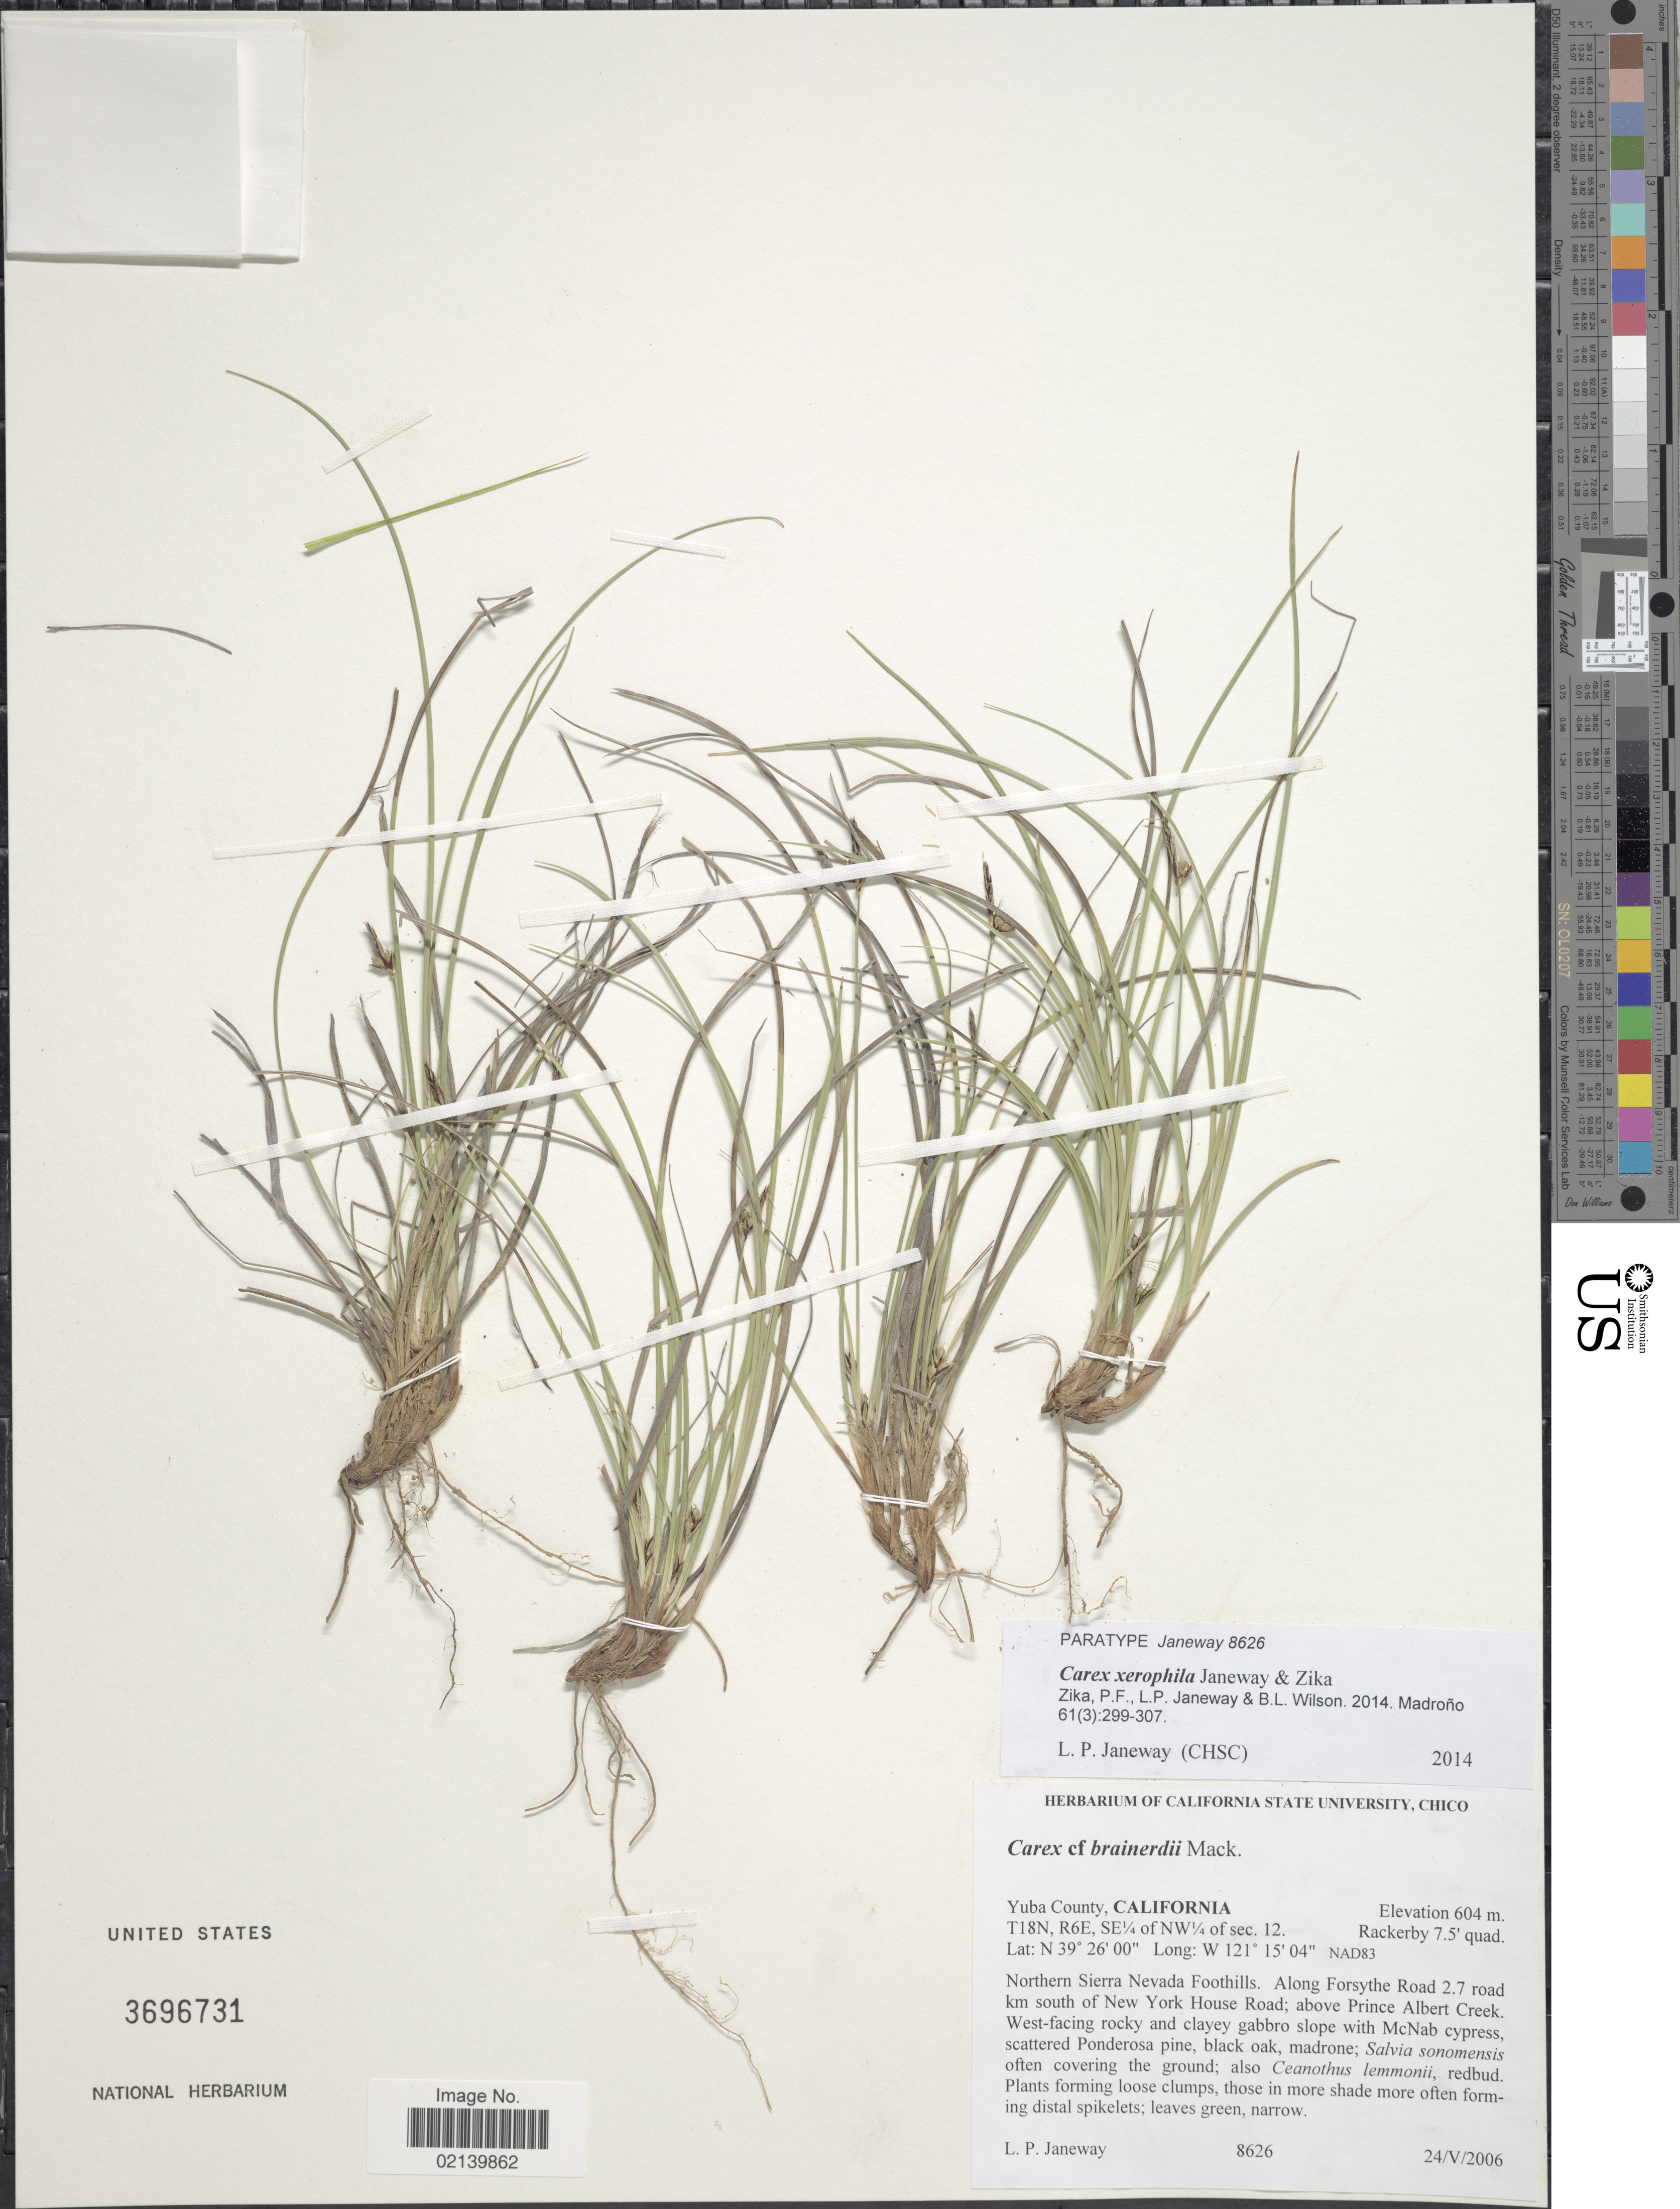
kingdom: Plantae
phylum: Tracheophyta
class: Liliopsida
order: Poales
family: Cyperaceae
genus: Carex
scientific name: Carex xerophila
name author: Janeway & Zika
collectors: L. P. Janeway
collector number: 8626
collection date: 2006-05-24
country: United States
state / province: California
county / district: Yuba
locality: Yuba County, California T18N, R6E, NW¼ of sec. 12. Rackerby 7.5' quad. Northern Sierra Nevada Foothills. Along Forsythe Road 2.7 road km south of New York House Road; above Prince Albert Creek. West-facing rocky and clayey gabbro slope. NAD83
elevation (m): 604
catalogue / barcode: US 3696731